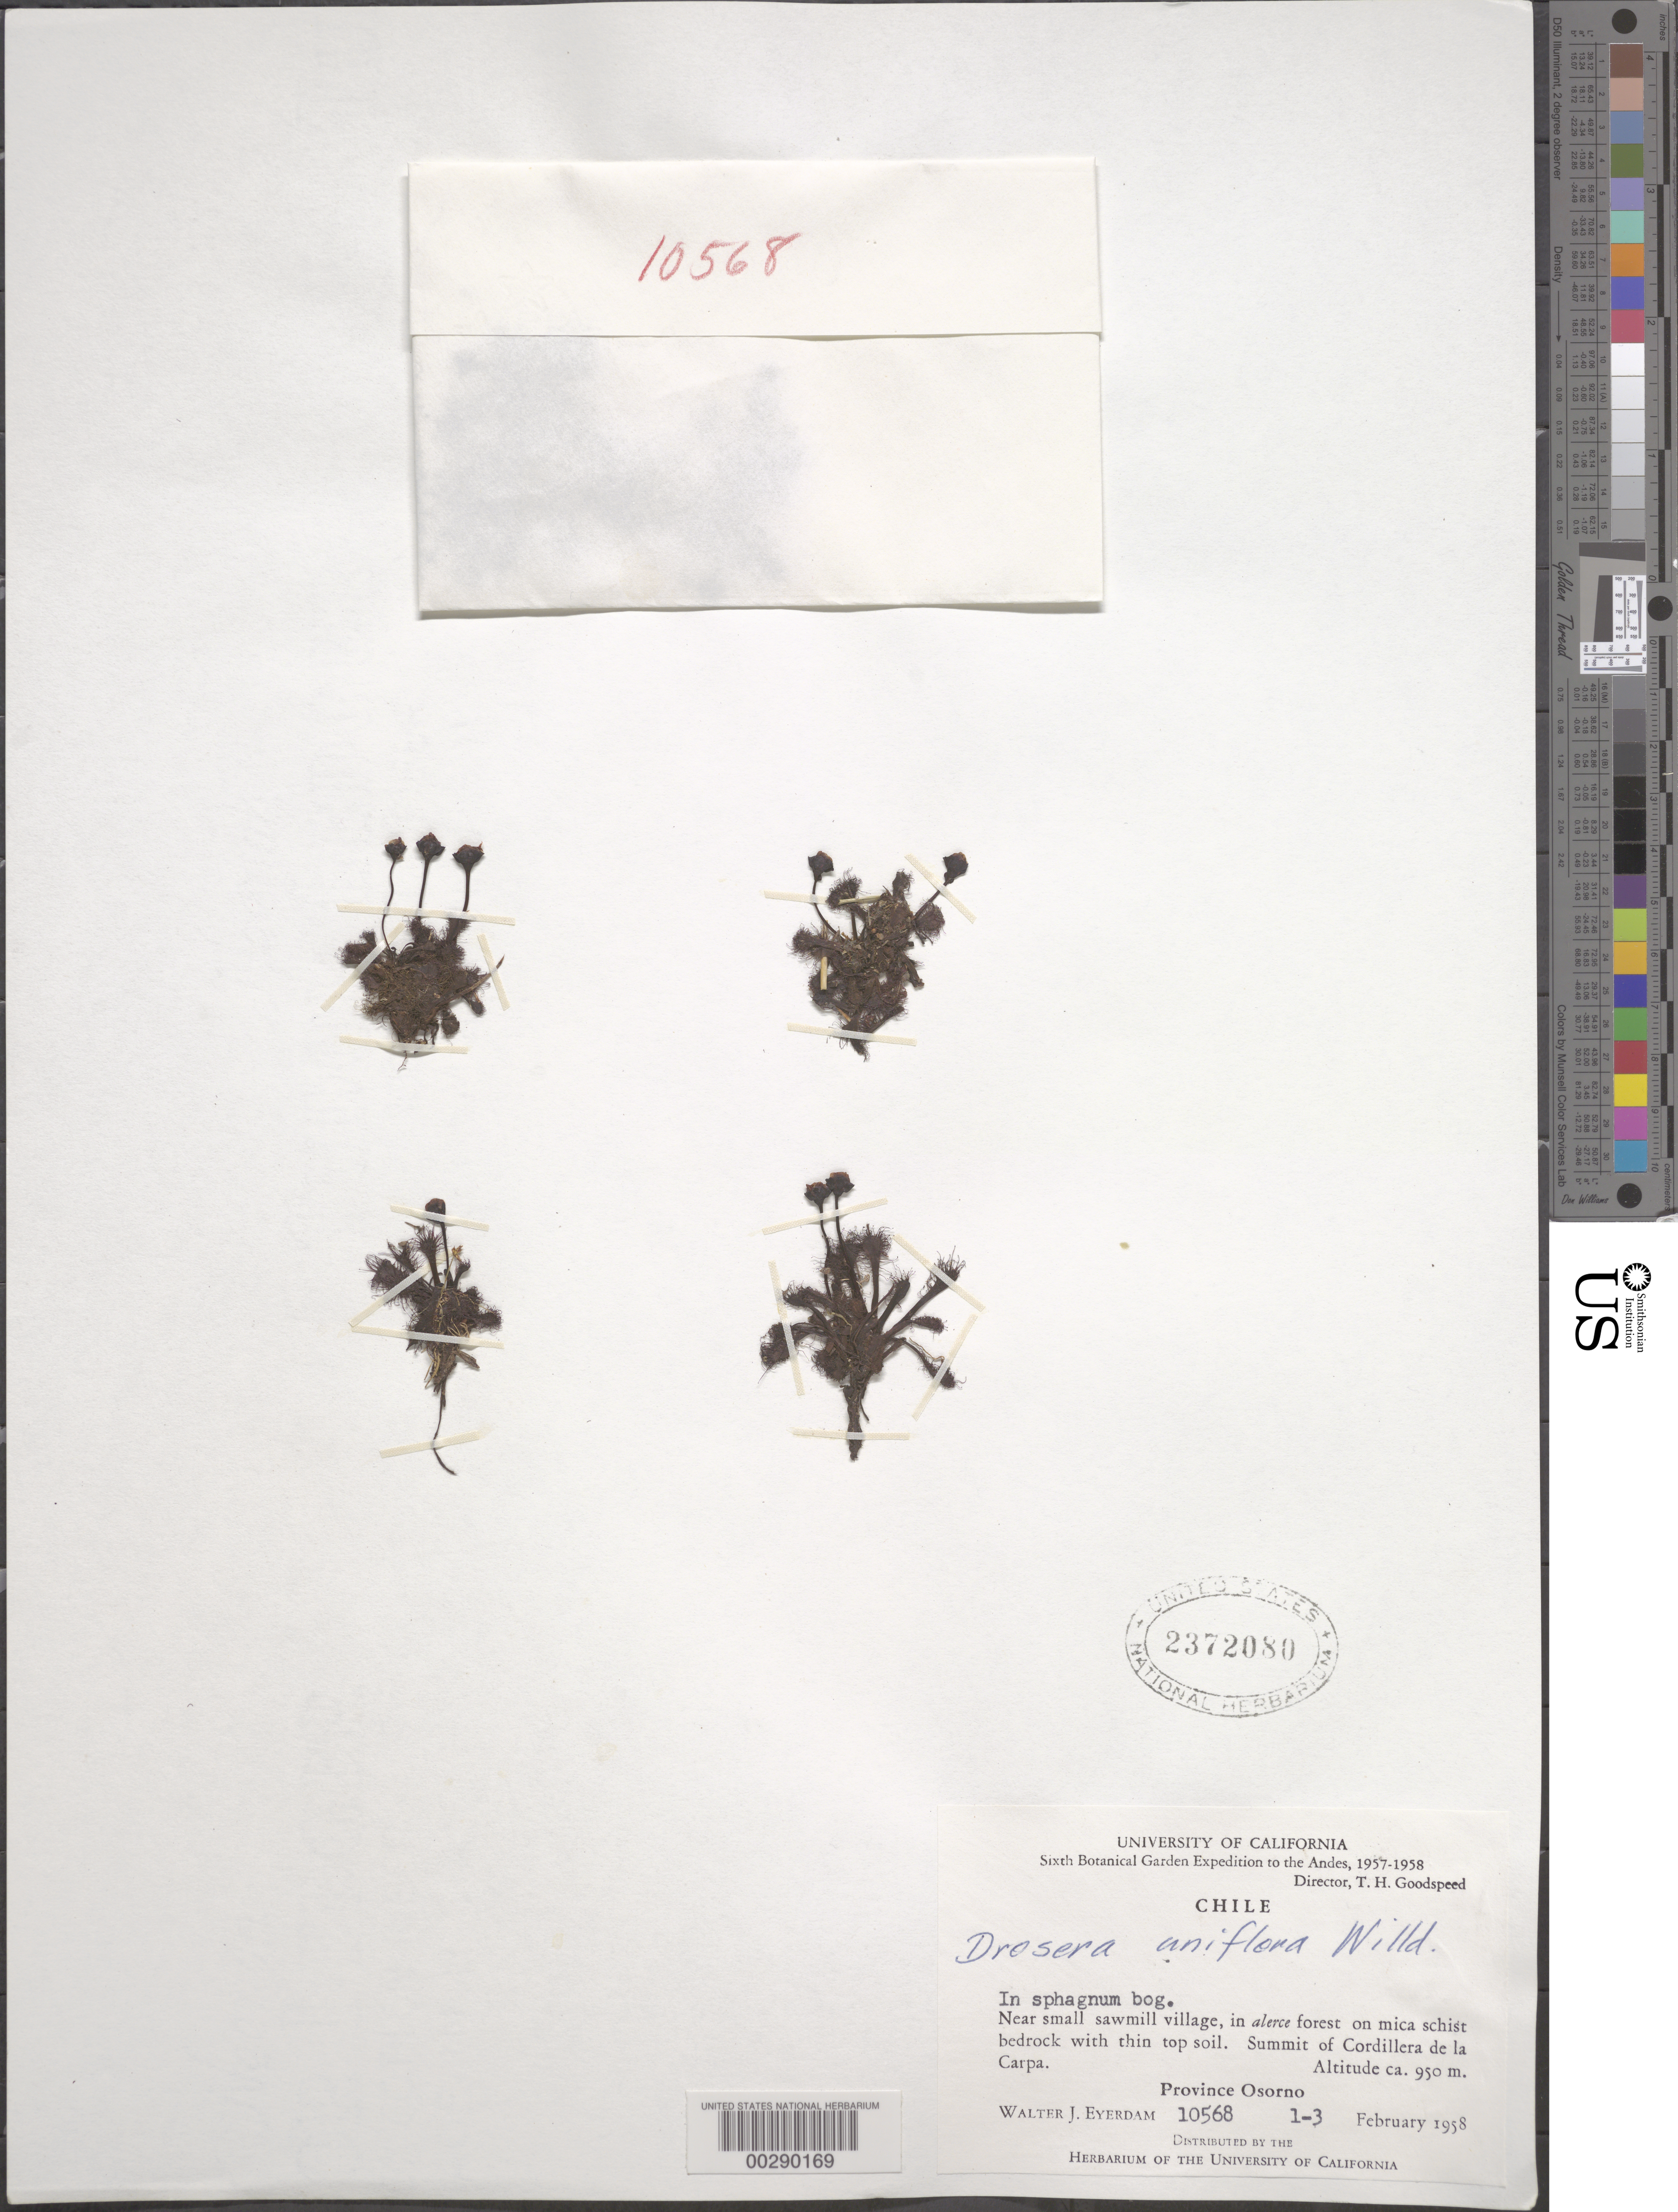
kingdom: Plantae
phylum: Tracheophyta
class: Magnoliopsida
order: Caryophyllales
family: Droseraceae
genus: Drosera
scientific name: Drosera uniflora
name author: Willd.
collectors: W. J. Eyerdam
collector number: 10568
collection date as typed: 01 Feb 1958 to 03 Feb 1958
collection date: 1958-02-01/1958-02-03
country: Chile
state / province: Los Lagos (X)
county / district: Osorno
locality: Summit of cordillera de la carpa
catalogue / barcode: US 2372080